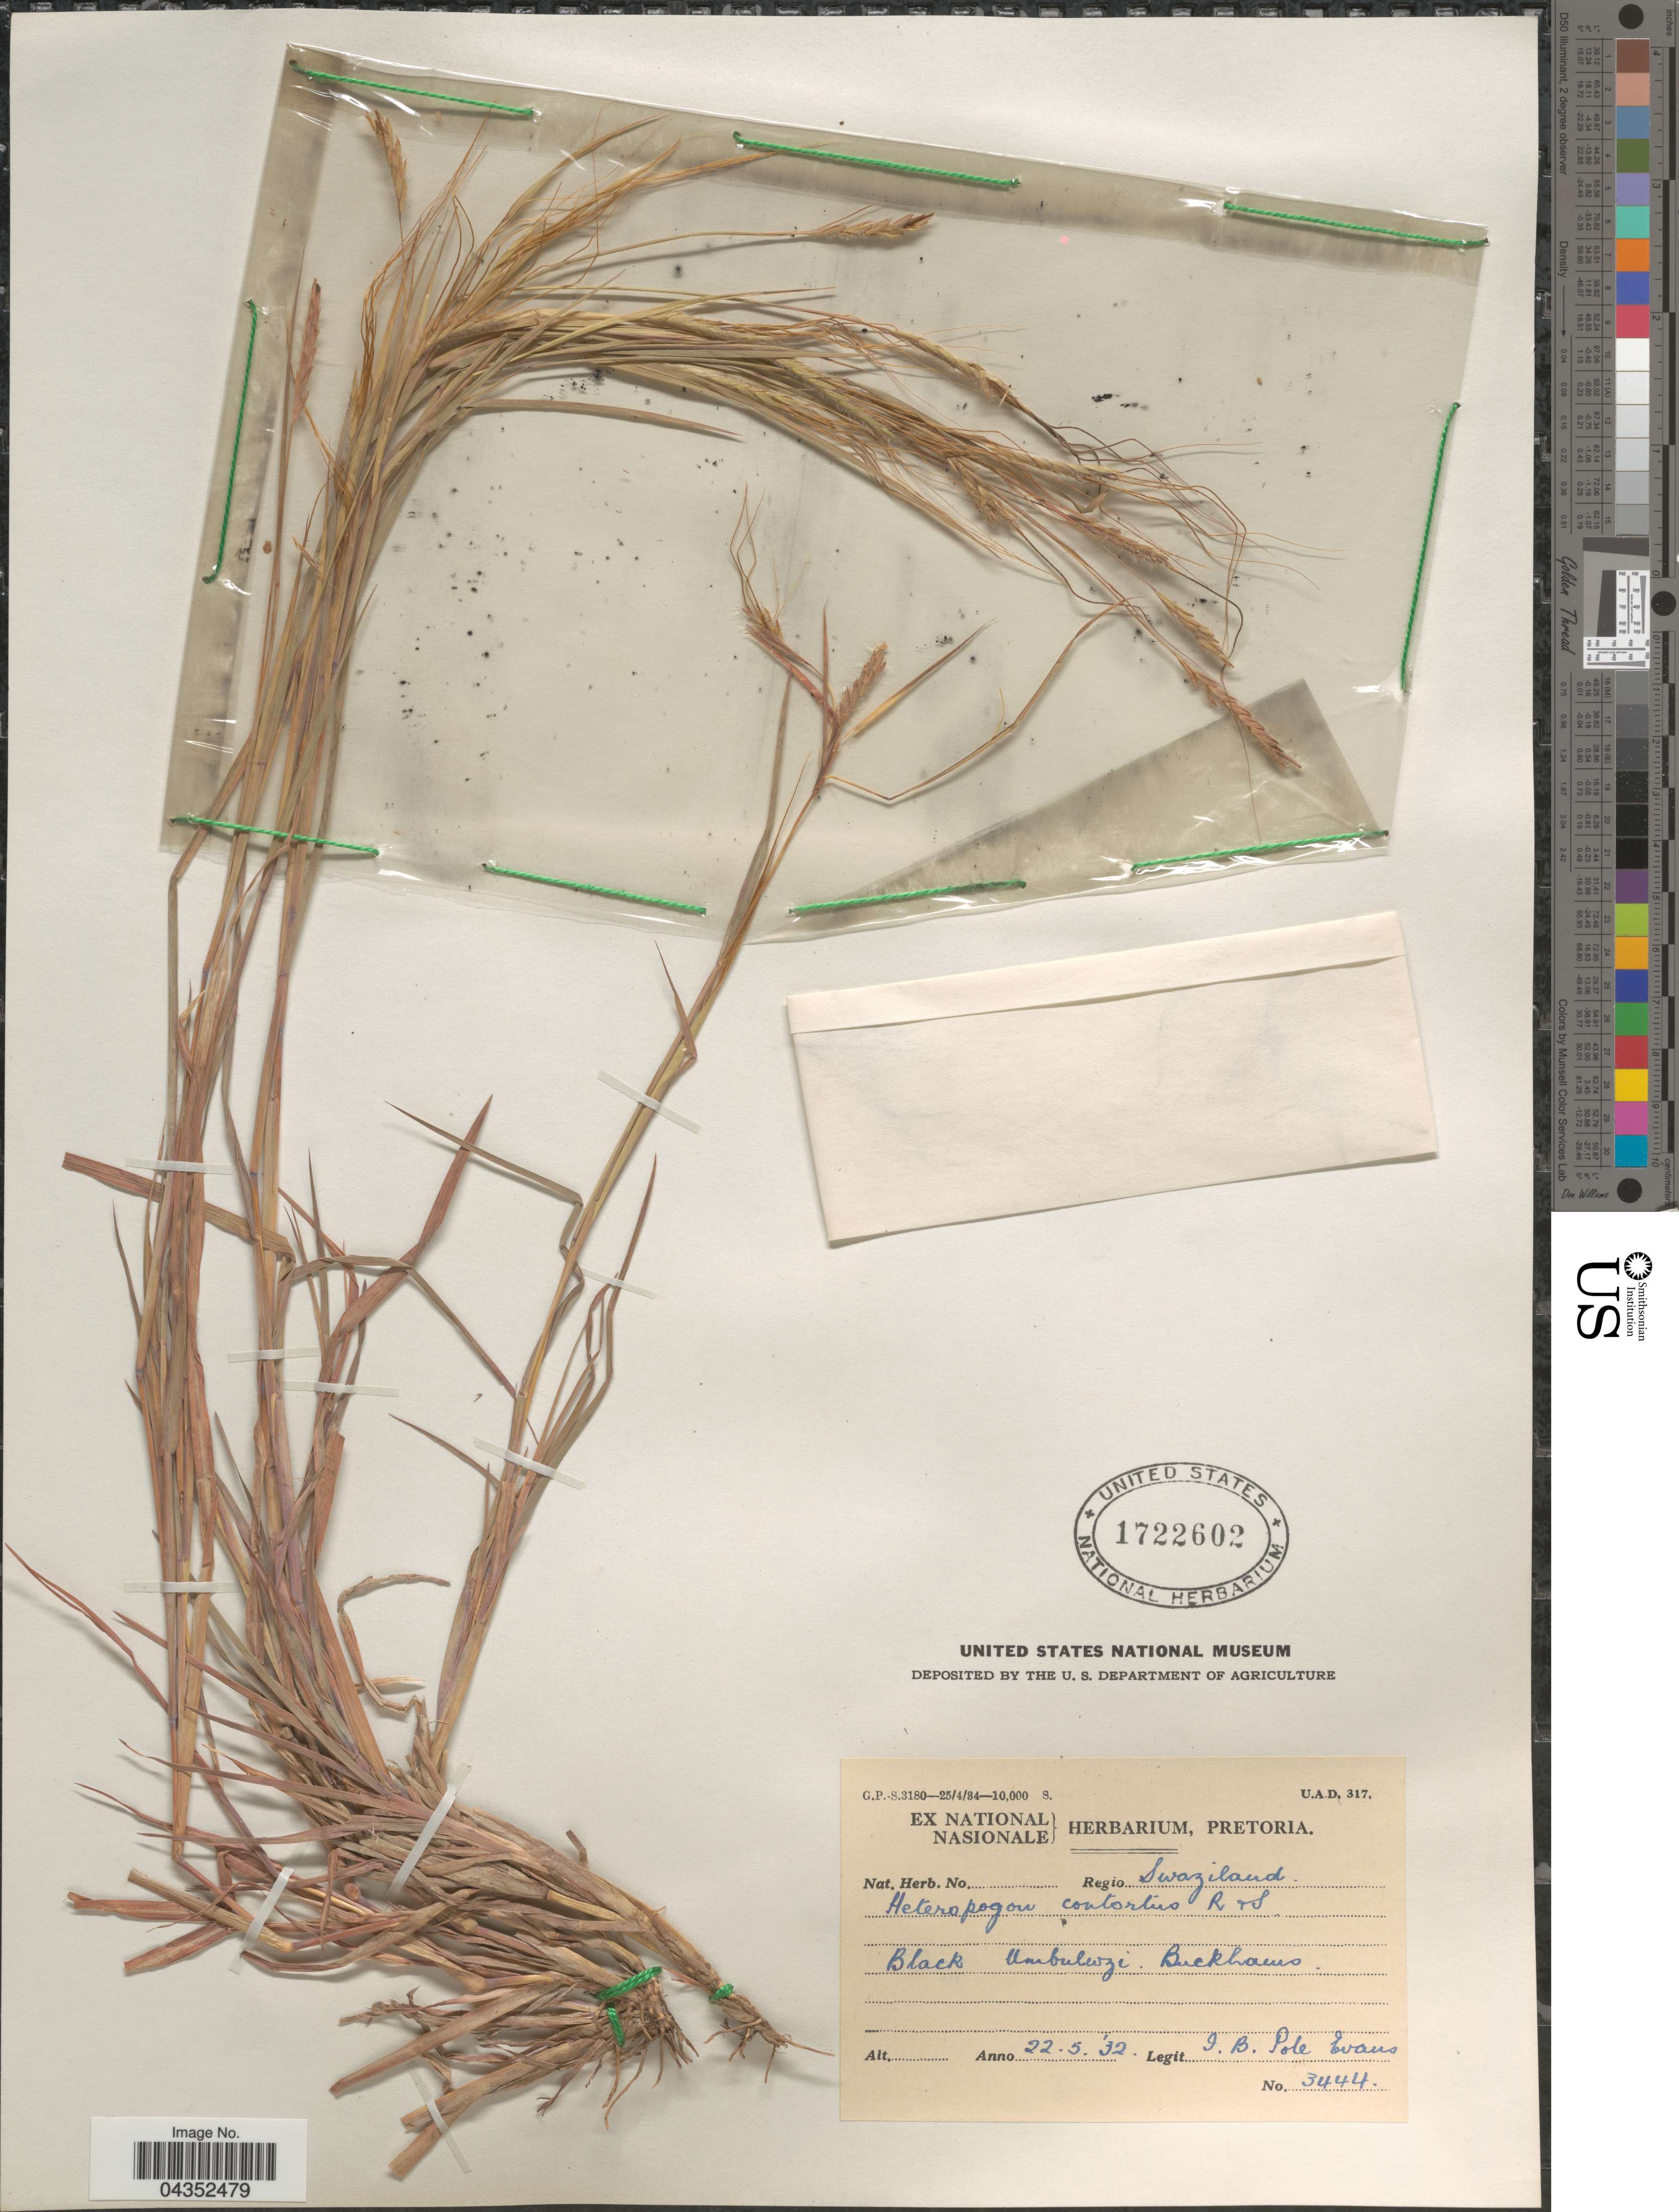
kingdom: Plantae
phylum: Tracheophyta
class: Liliopsida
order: Poales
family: Poaceae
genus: Heteropogon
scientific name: Heteropogon contortus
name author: (L.) P. Beauv. ex Roem. & Schult.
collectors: I. B. Pole-Evans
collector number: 3444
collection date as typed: Transcribed d/m/y: 22/5/32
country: Eswatini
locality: Regio Swaziland. Black Umbuluzi Buckhams.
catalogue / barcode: US 1722602